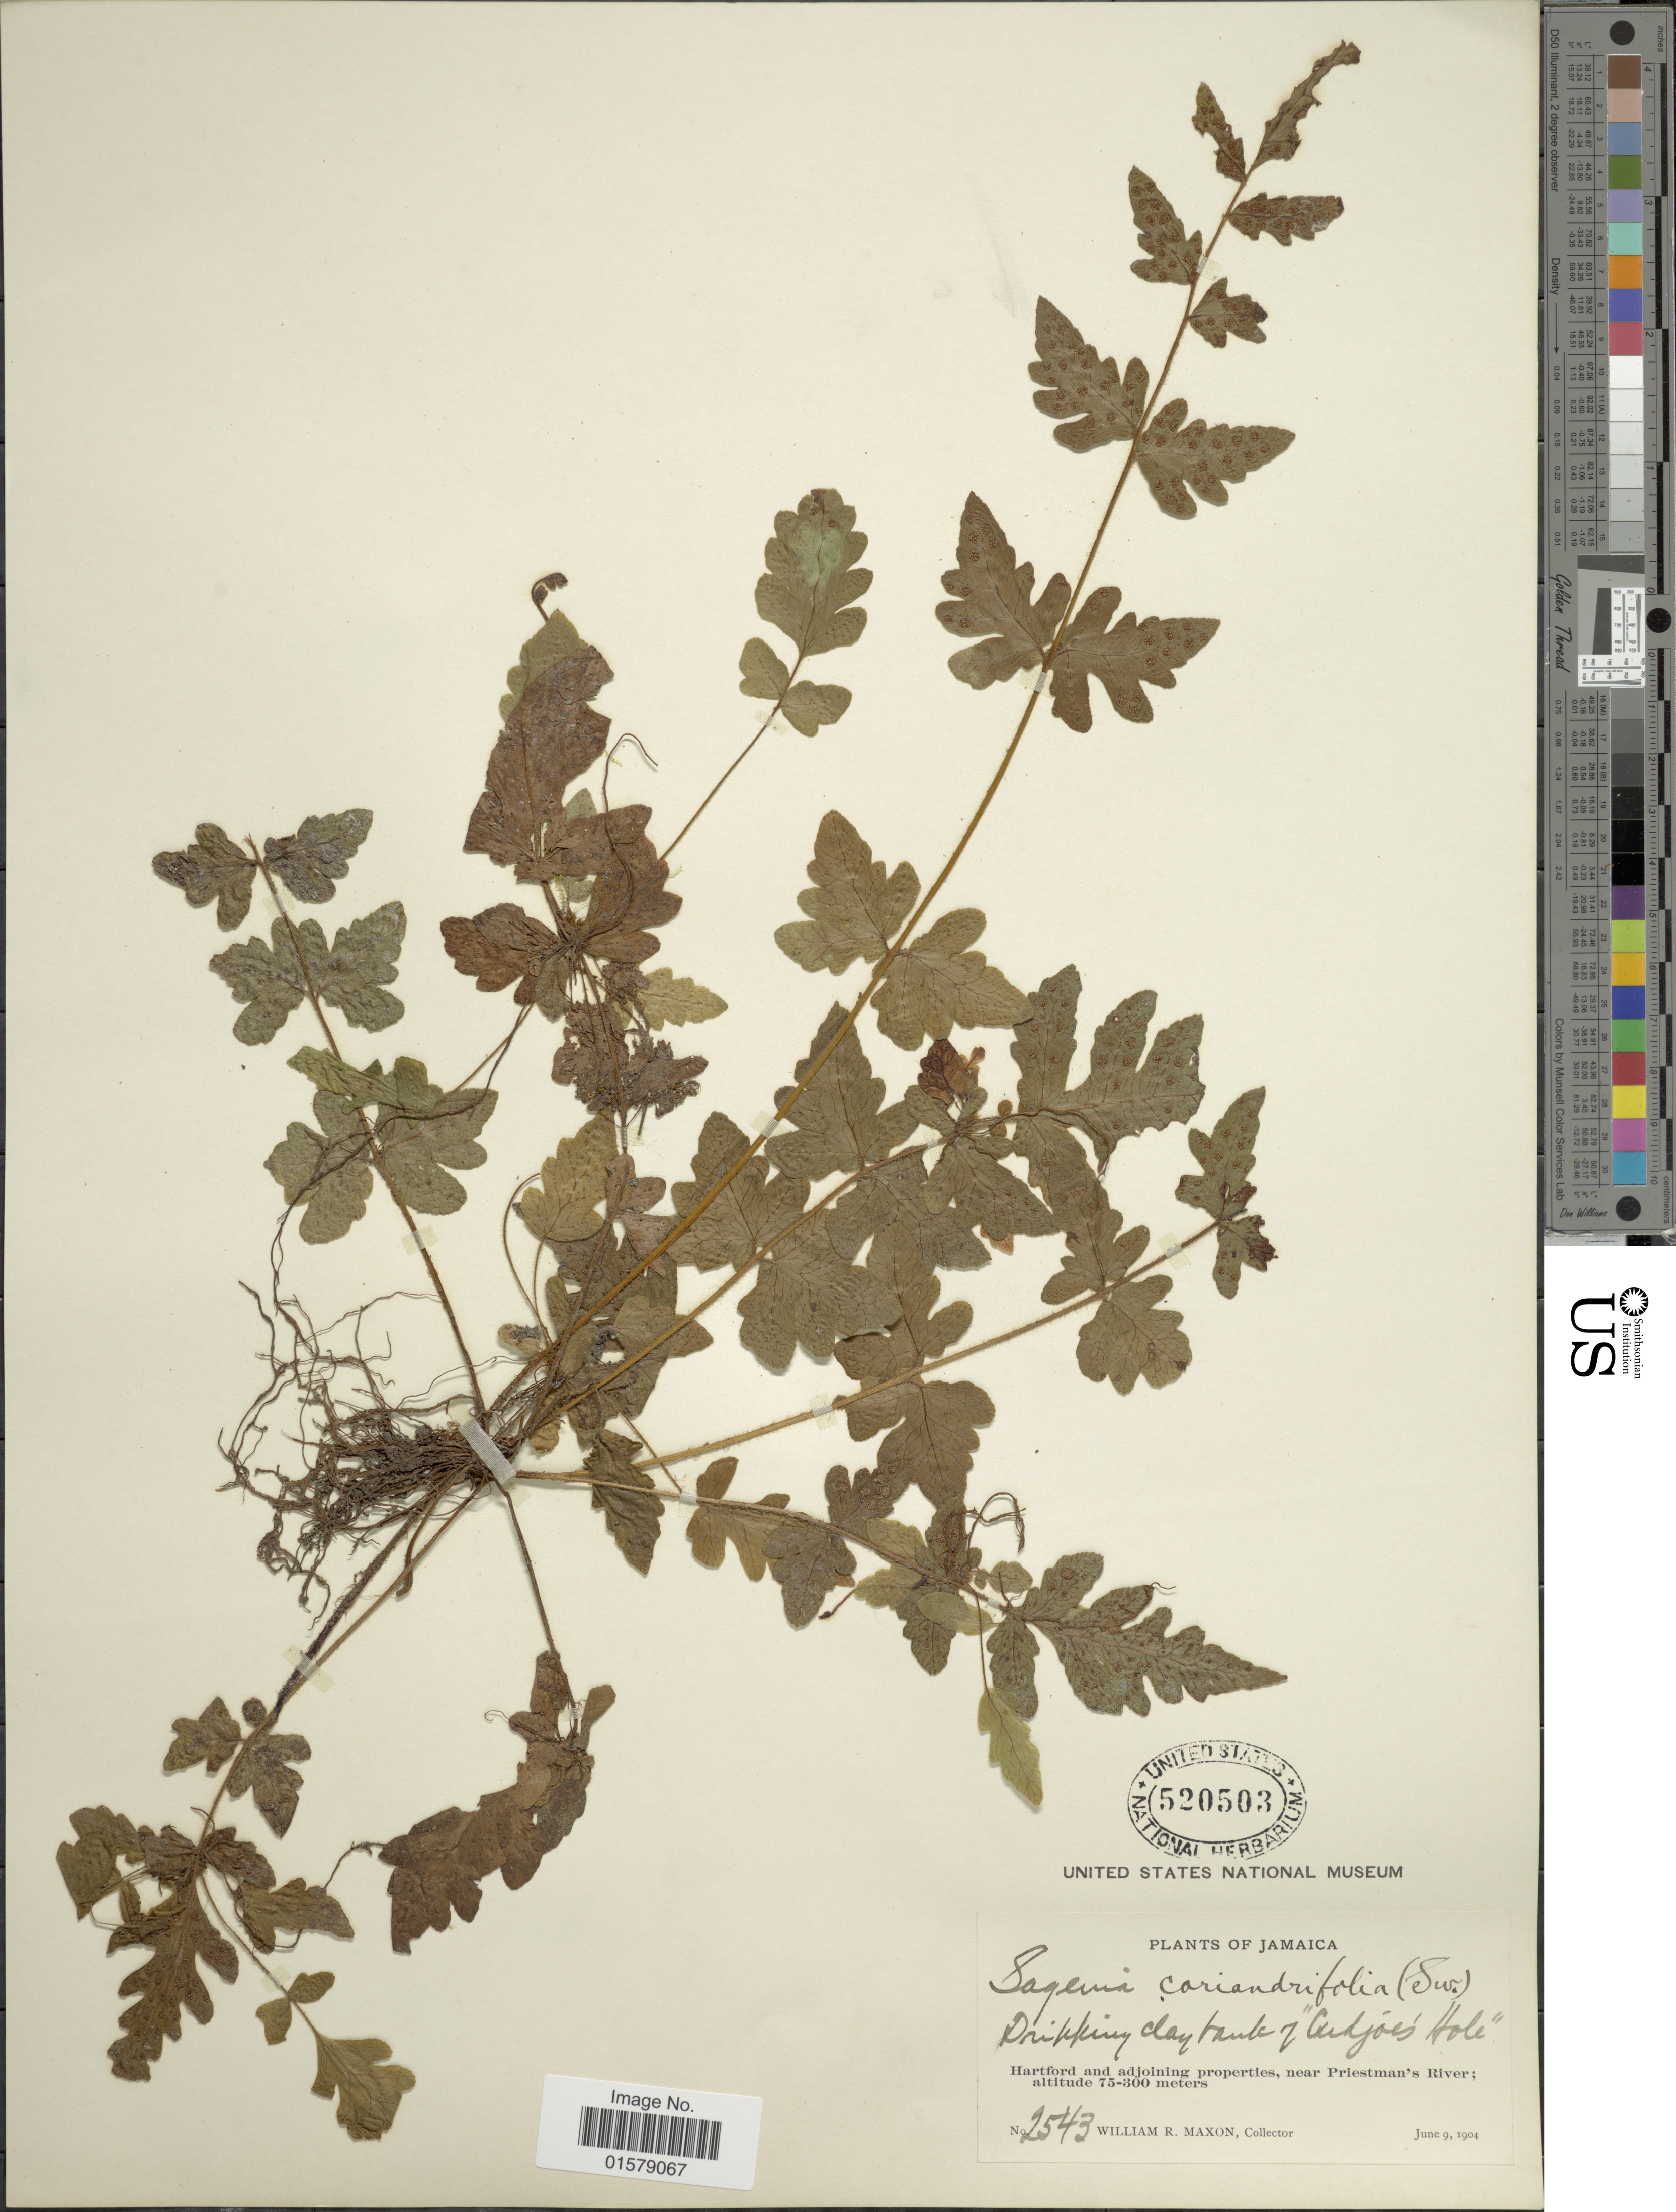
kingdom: Plantae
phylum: Tracheophyta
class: Polypodiopsida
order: Polypodiales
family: Tectariaceae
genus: Tectaria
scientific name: Tectaria coriandrifolia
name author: Underw.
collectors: W. R. Maxon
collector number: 2543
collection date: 1904-06-09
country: Jamaica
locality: Hartford and adjoining properties, near Priestman's River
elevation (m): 75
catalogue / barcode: US 520503